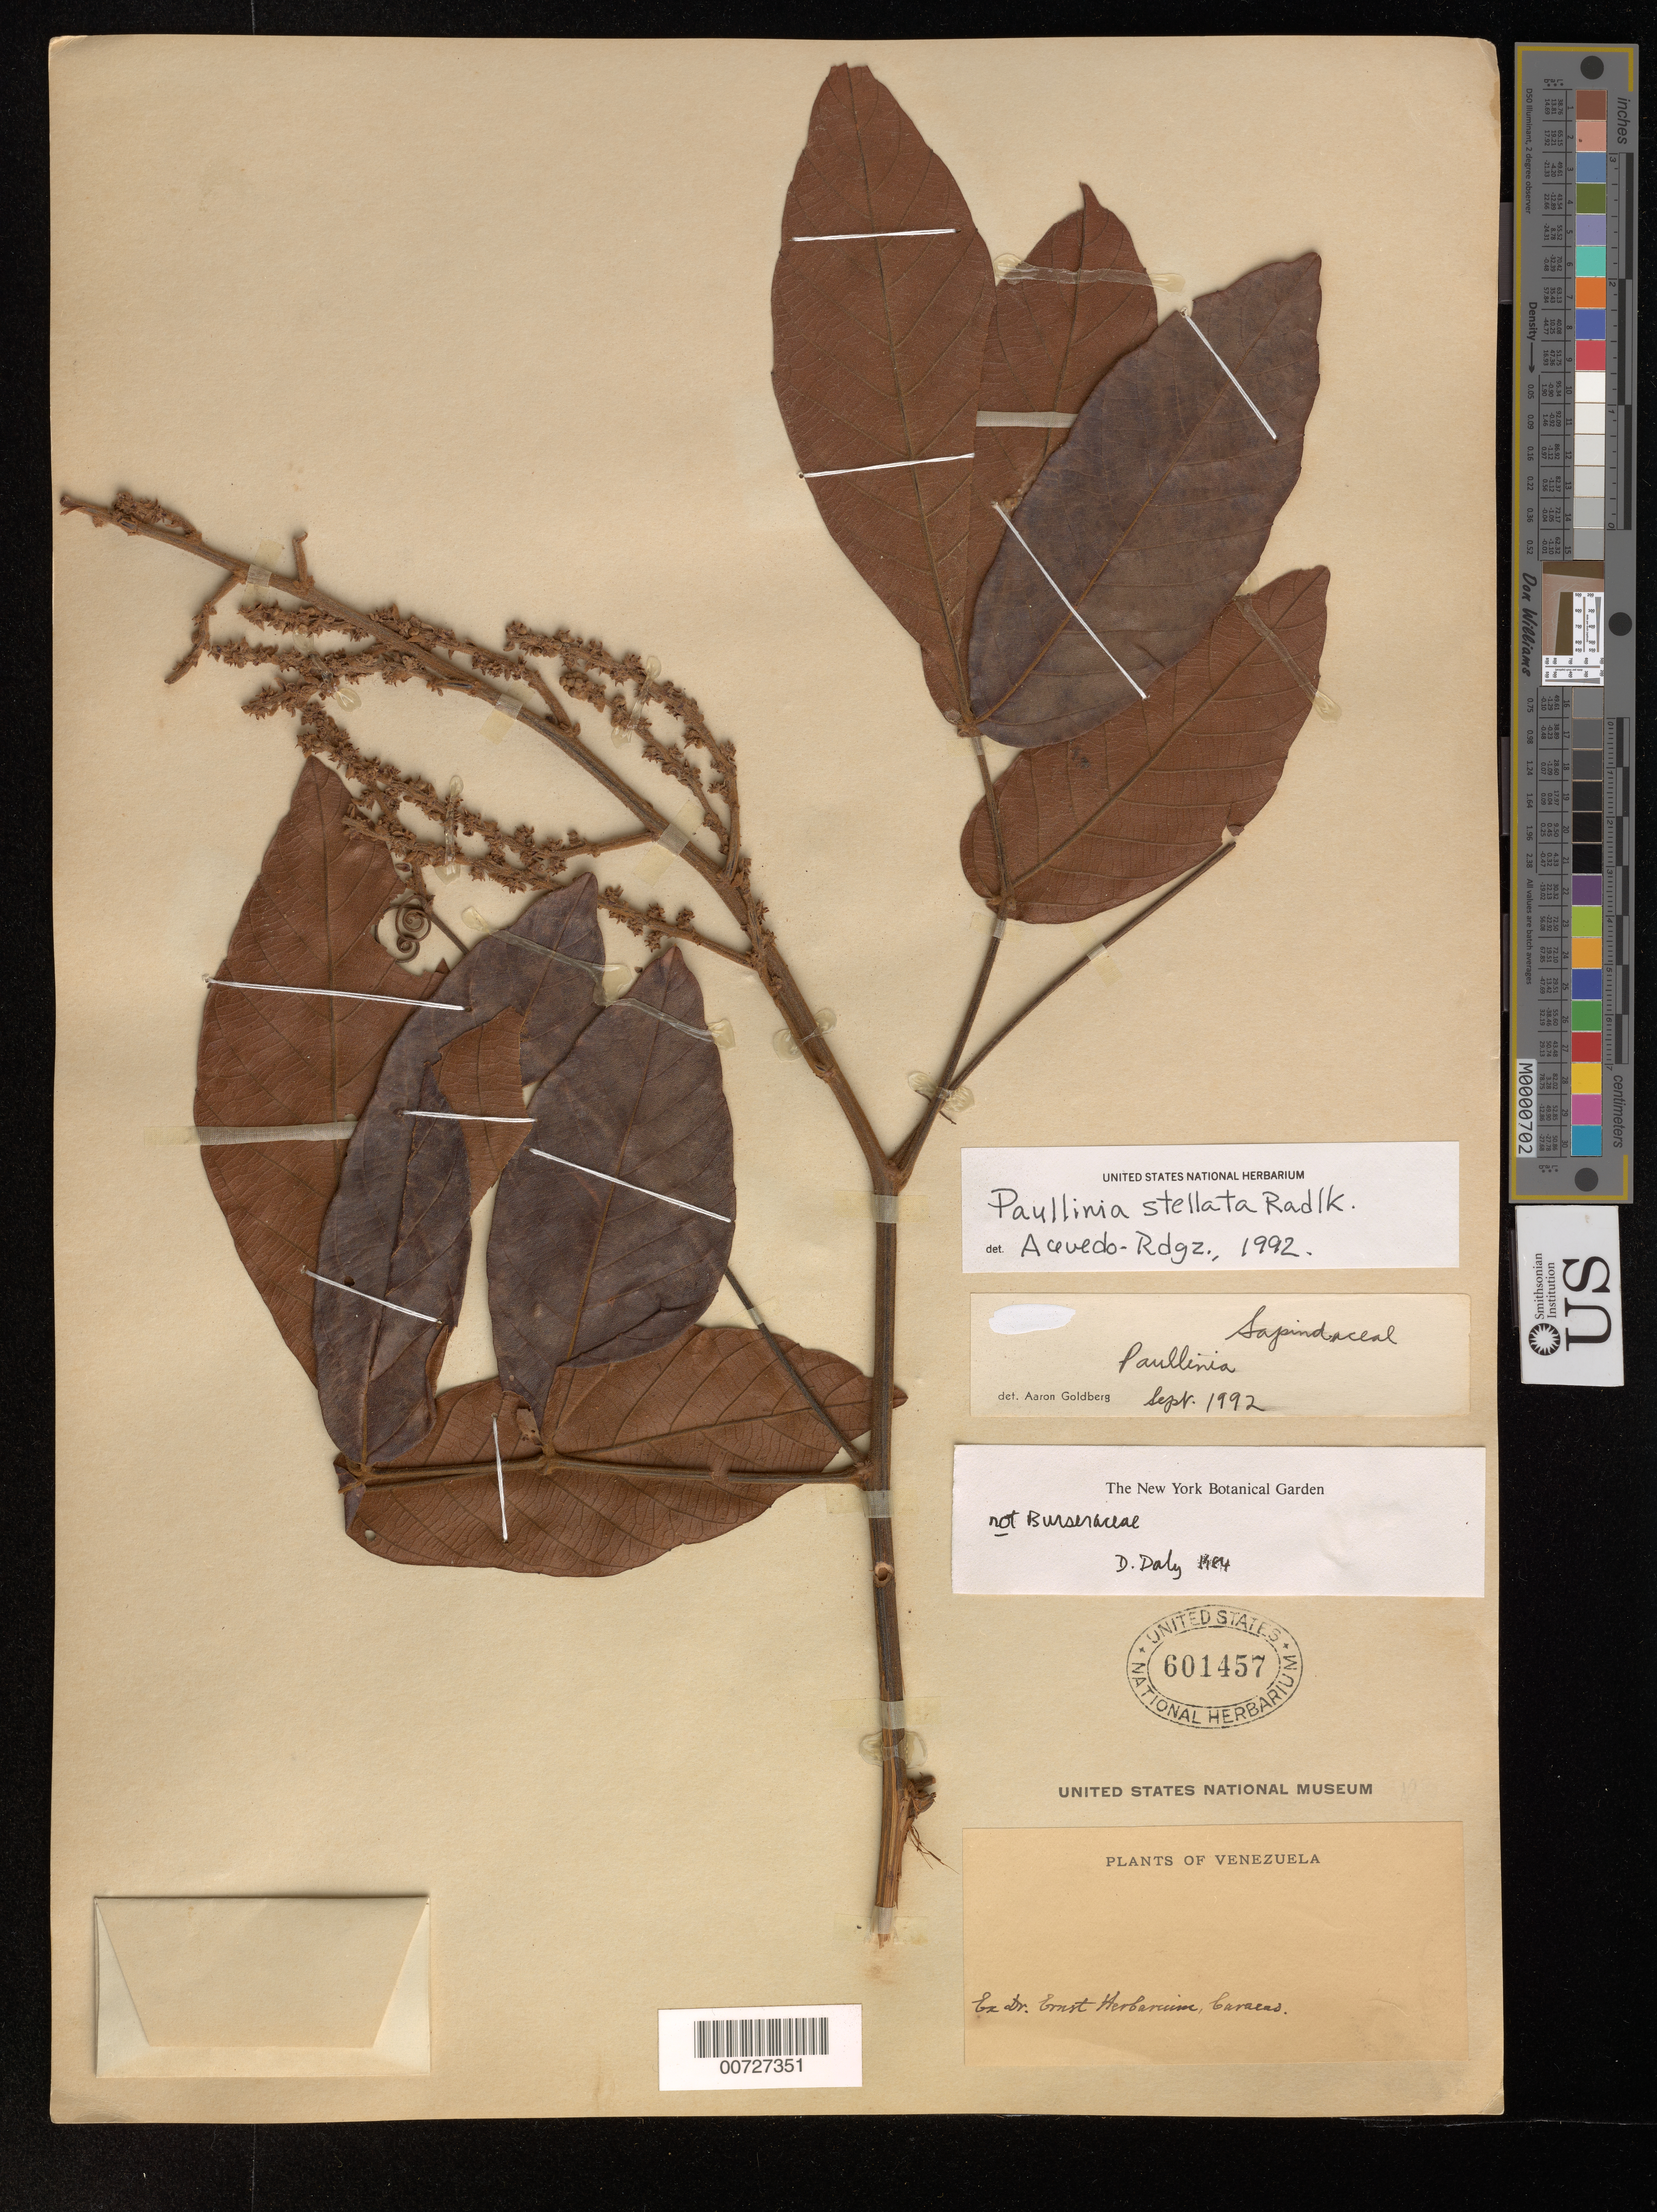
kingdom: Plantae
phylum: Tracheophyta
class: Magnoliopsida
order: Sapindales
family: Sapindaceae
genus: Paullinia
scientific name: Paullinia stellata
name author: Radlk.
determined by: Acevedo-Rodríguez, P., (BOT), Smithsonian Institution - National Museum of Natural History (UNITED STATES)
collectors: W. R. Ernst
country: Venezuela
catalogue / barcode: US 601457